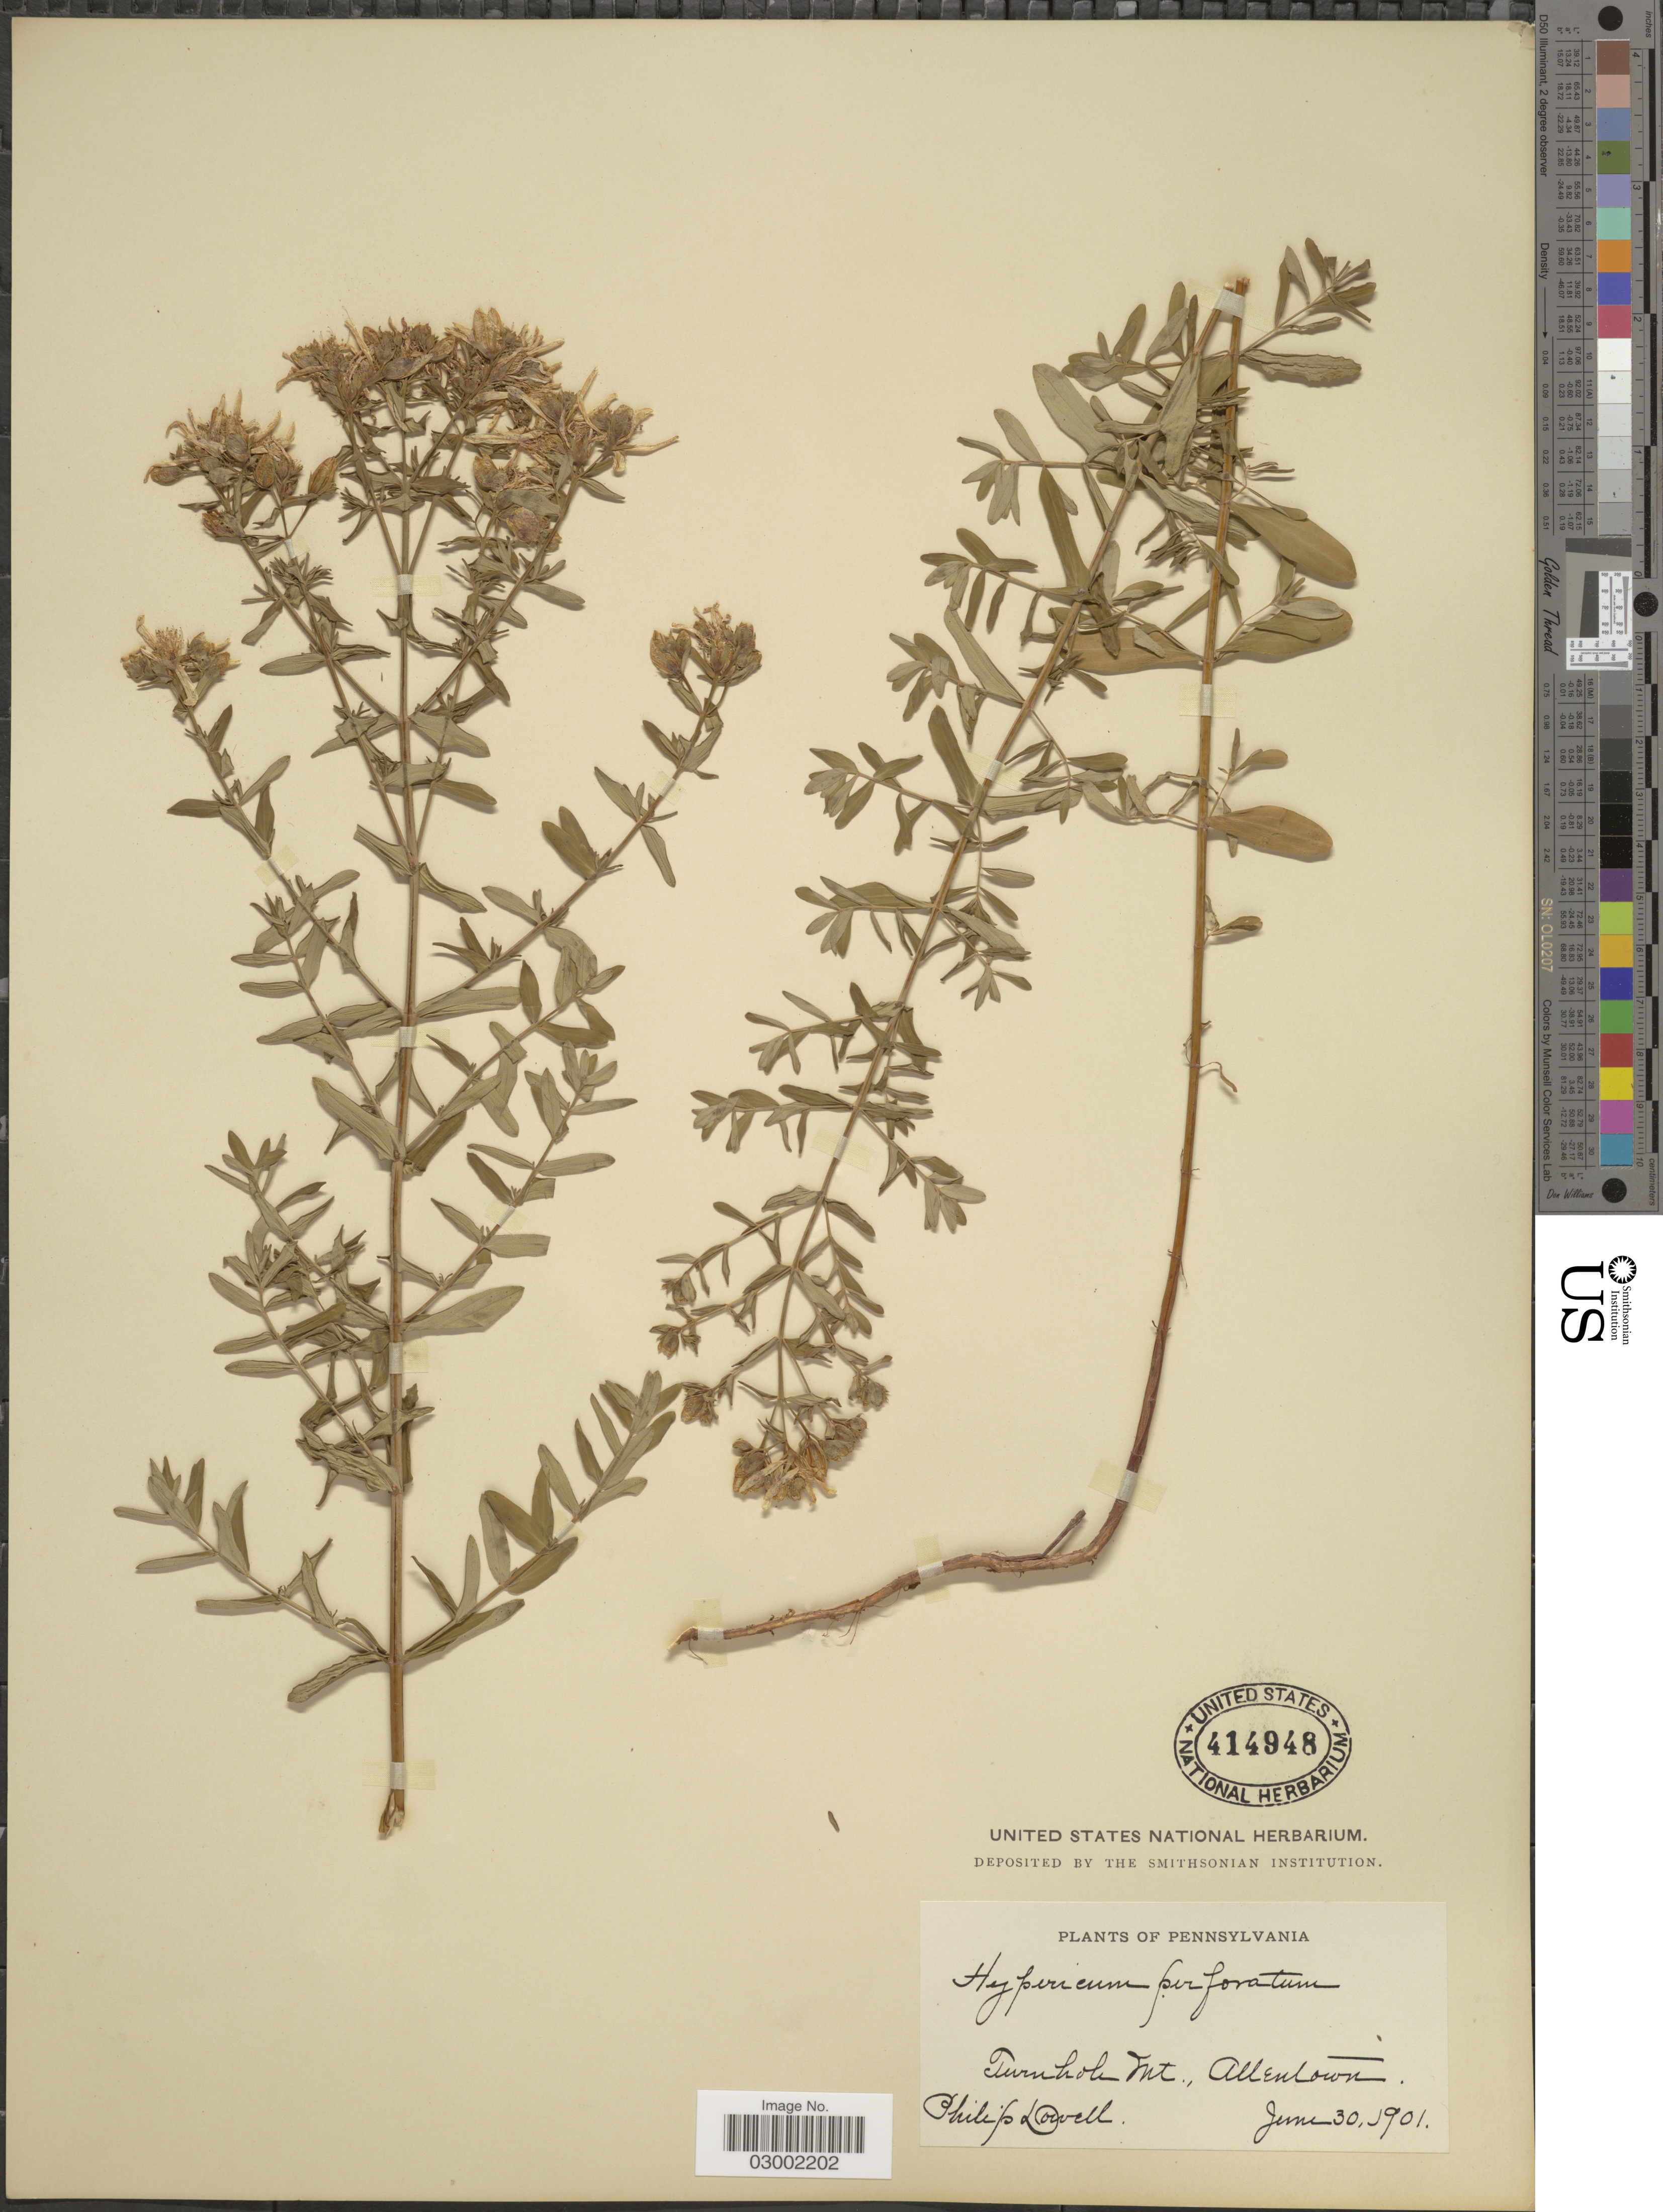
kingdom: Plantae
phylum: Tracheophyta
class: Magnoliopsida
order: Malpighiales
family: Hypericaceae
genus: Hypericum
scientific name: Hypericum perforatum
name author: L.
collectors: P. Dowell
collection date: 1901-06-30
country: United States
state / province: Pennsylvania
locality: Turnhole Mt., Allentown.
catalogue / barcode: US 414948